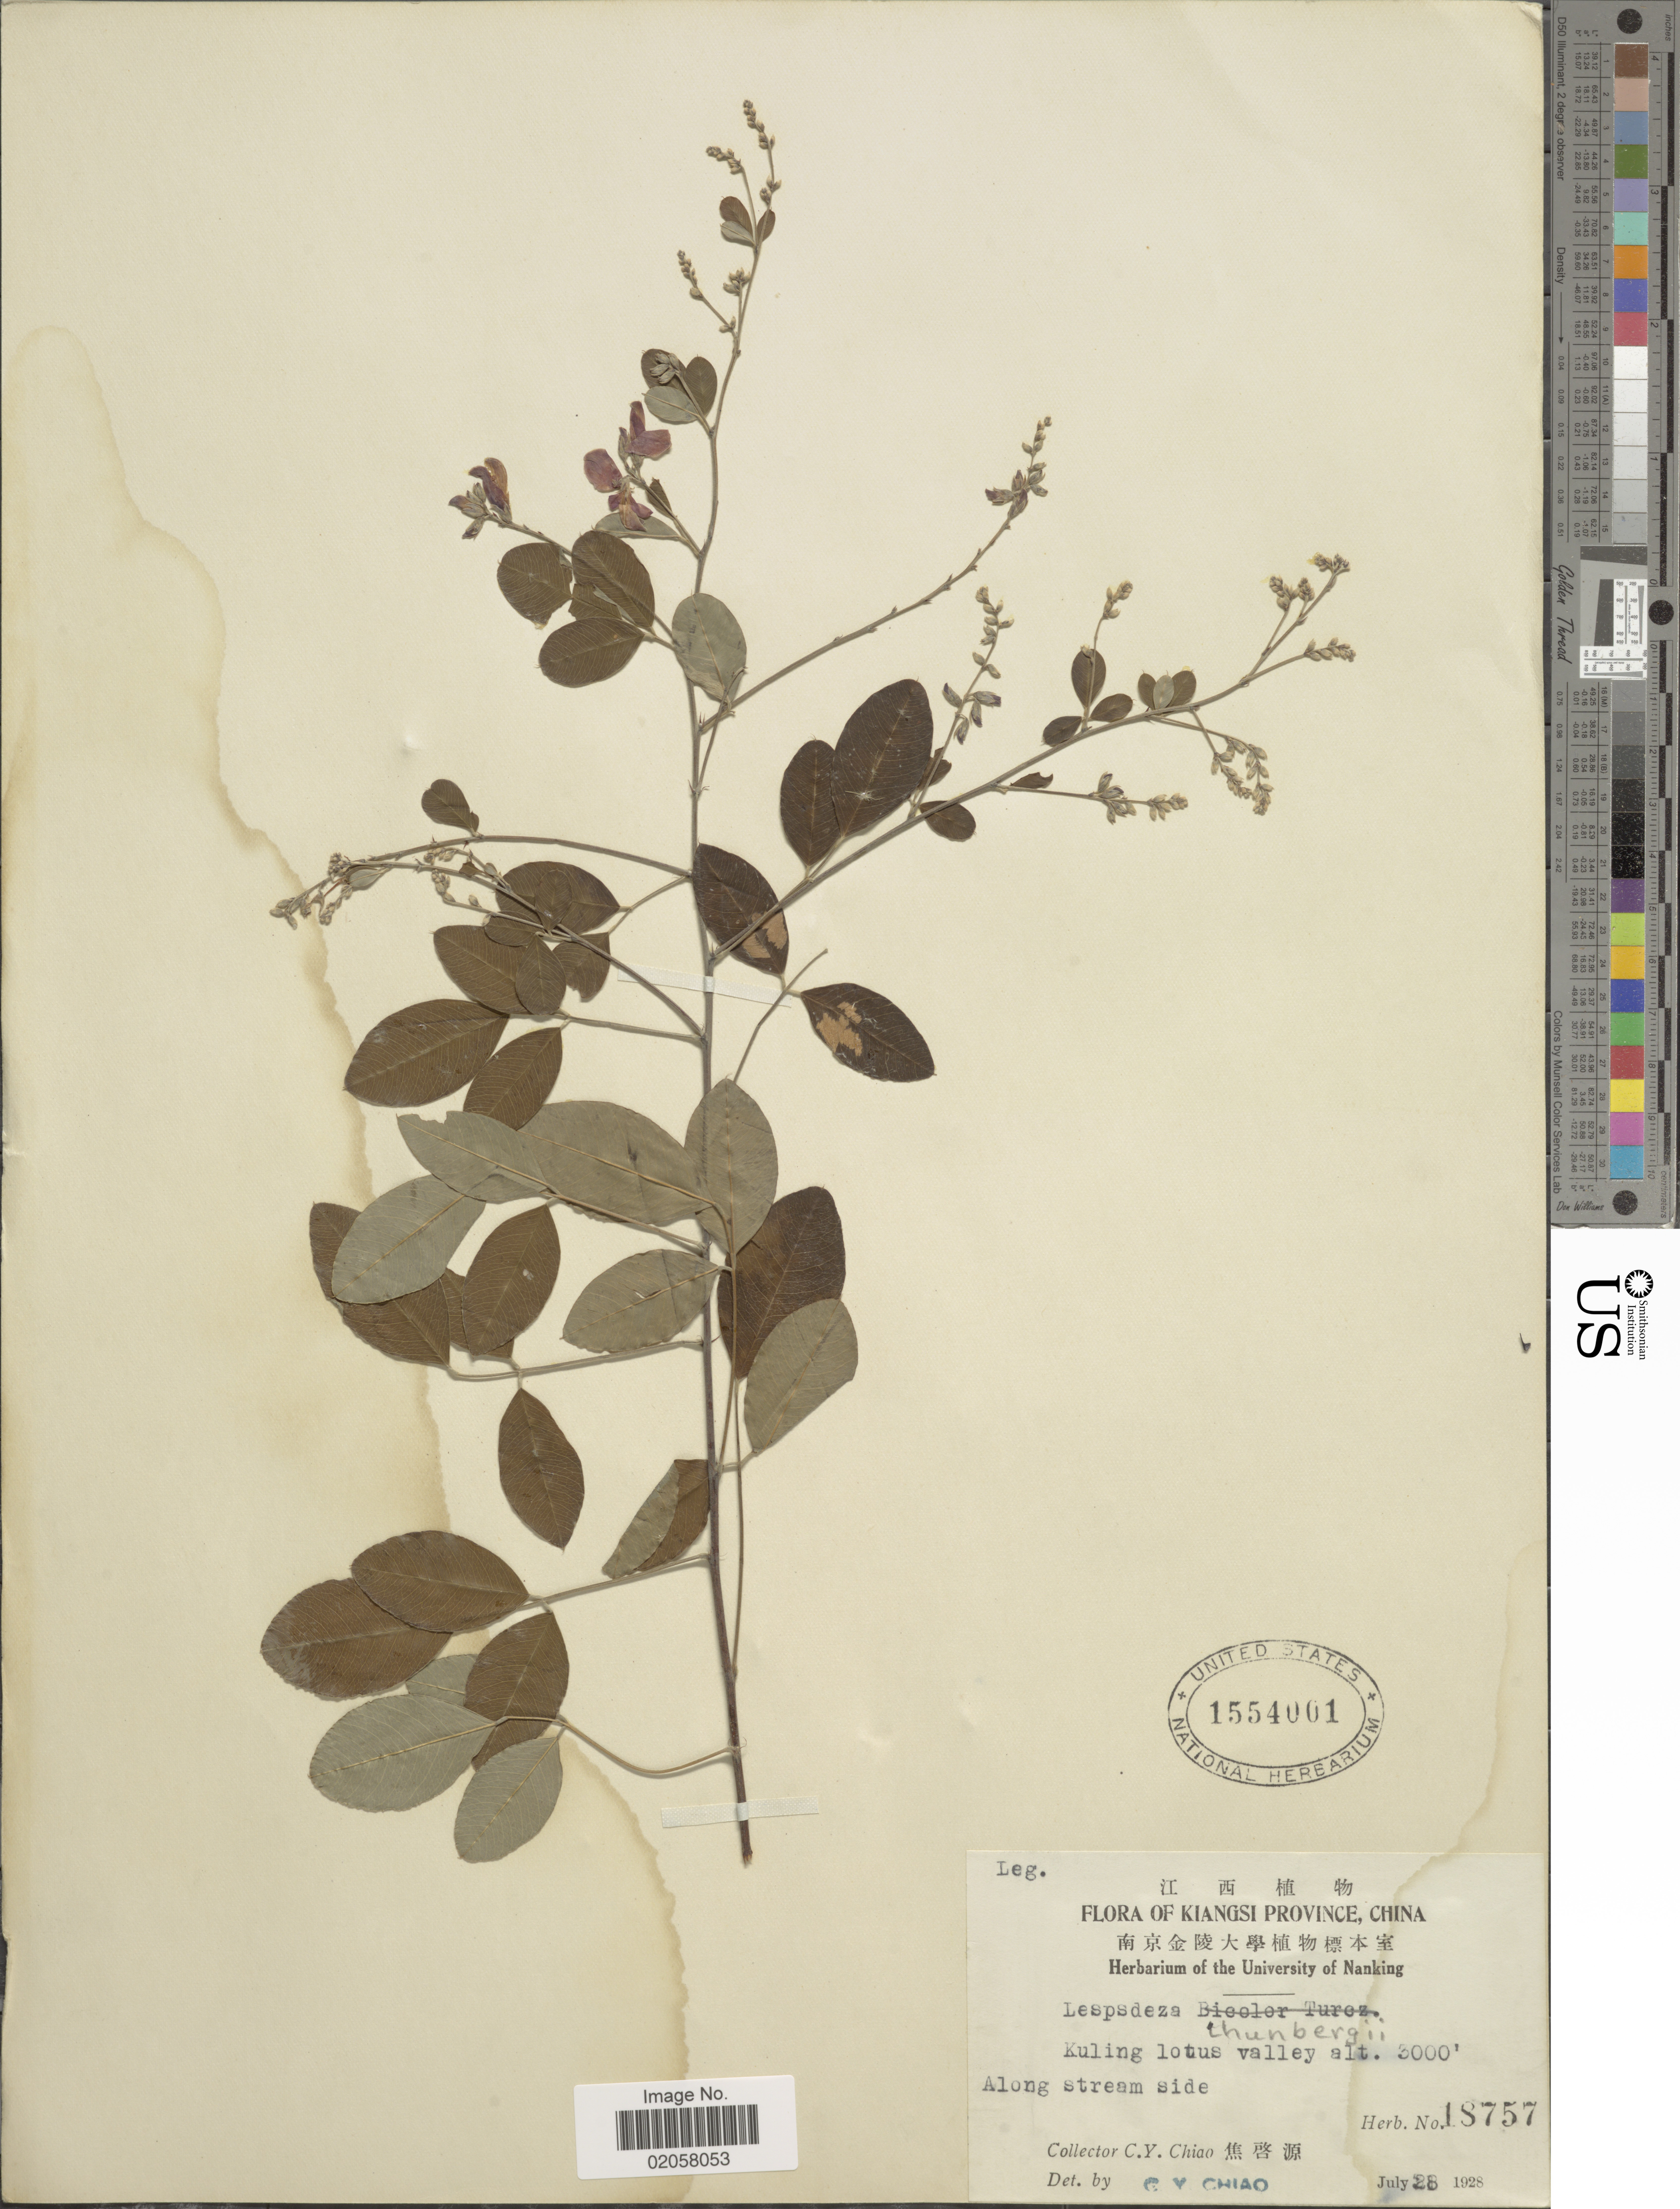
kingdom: Plantae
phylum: Tracheophyta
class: Magnoliopsida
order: Fabales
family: Fabaceae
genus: Lespedeza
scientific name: Lespedeza thunbergii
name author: (DC.) Nakai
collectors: C. Y. Chiao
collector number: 18757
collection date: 1928-07-28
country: China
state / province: Jiangxi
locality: Kiangsi Province, Kuling Lotus Valley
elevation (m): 914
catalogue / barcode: US 1554001